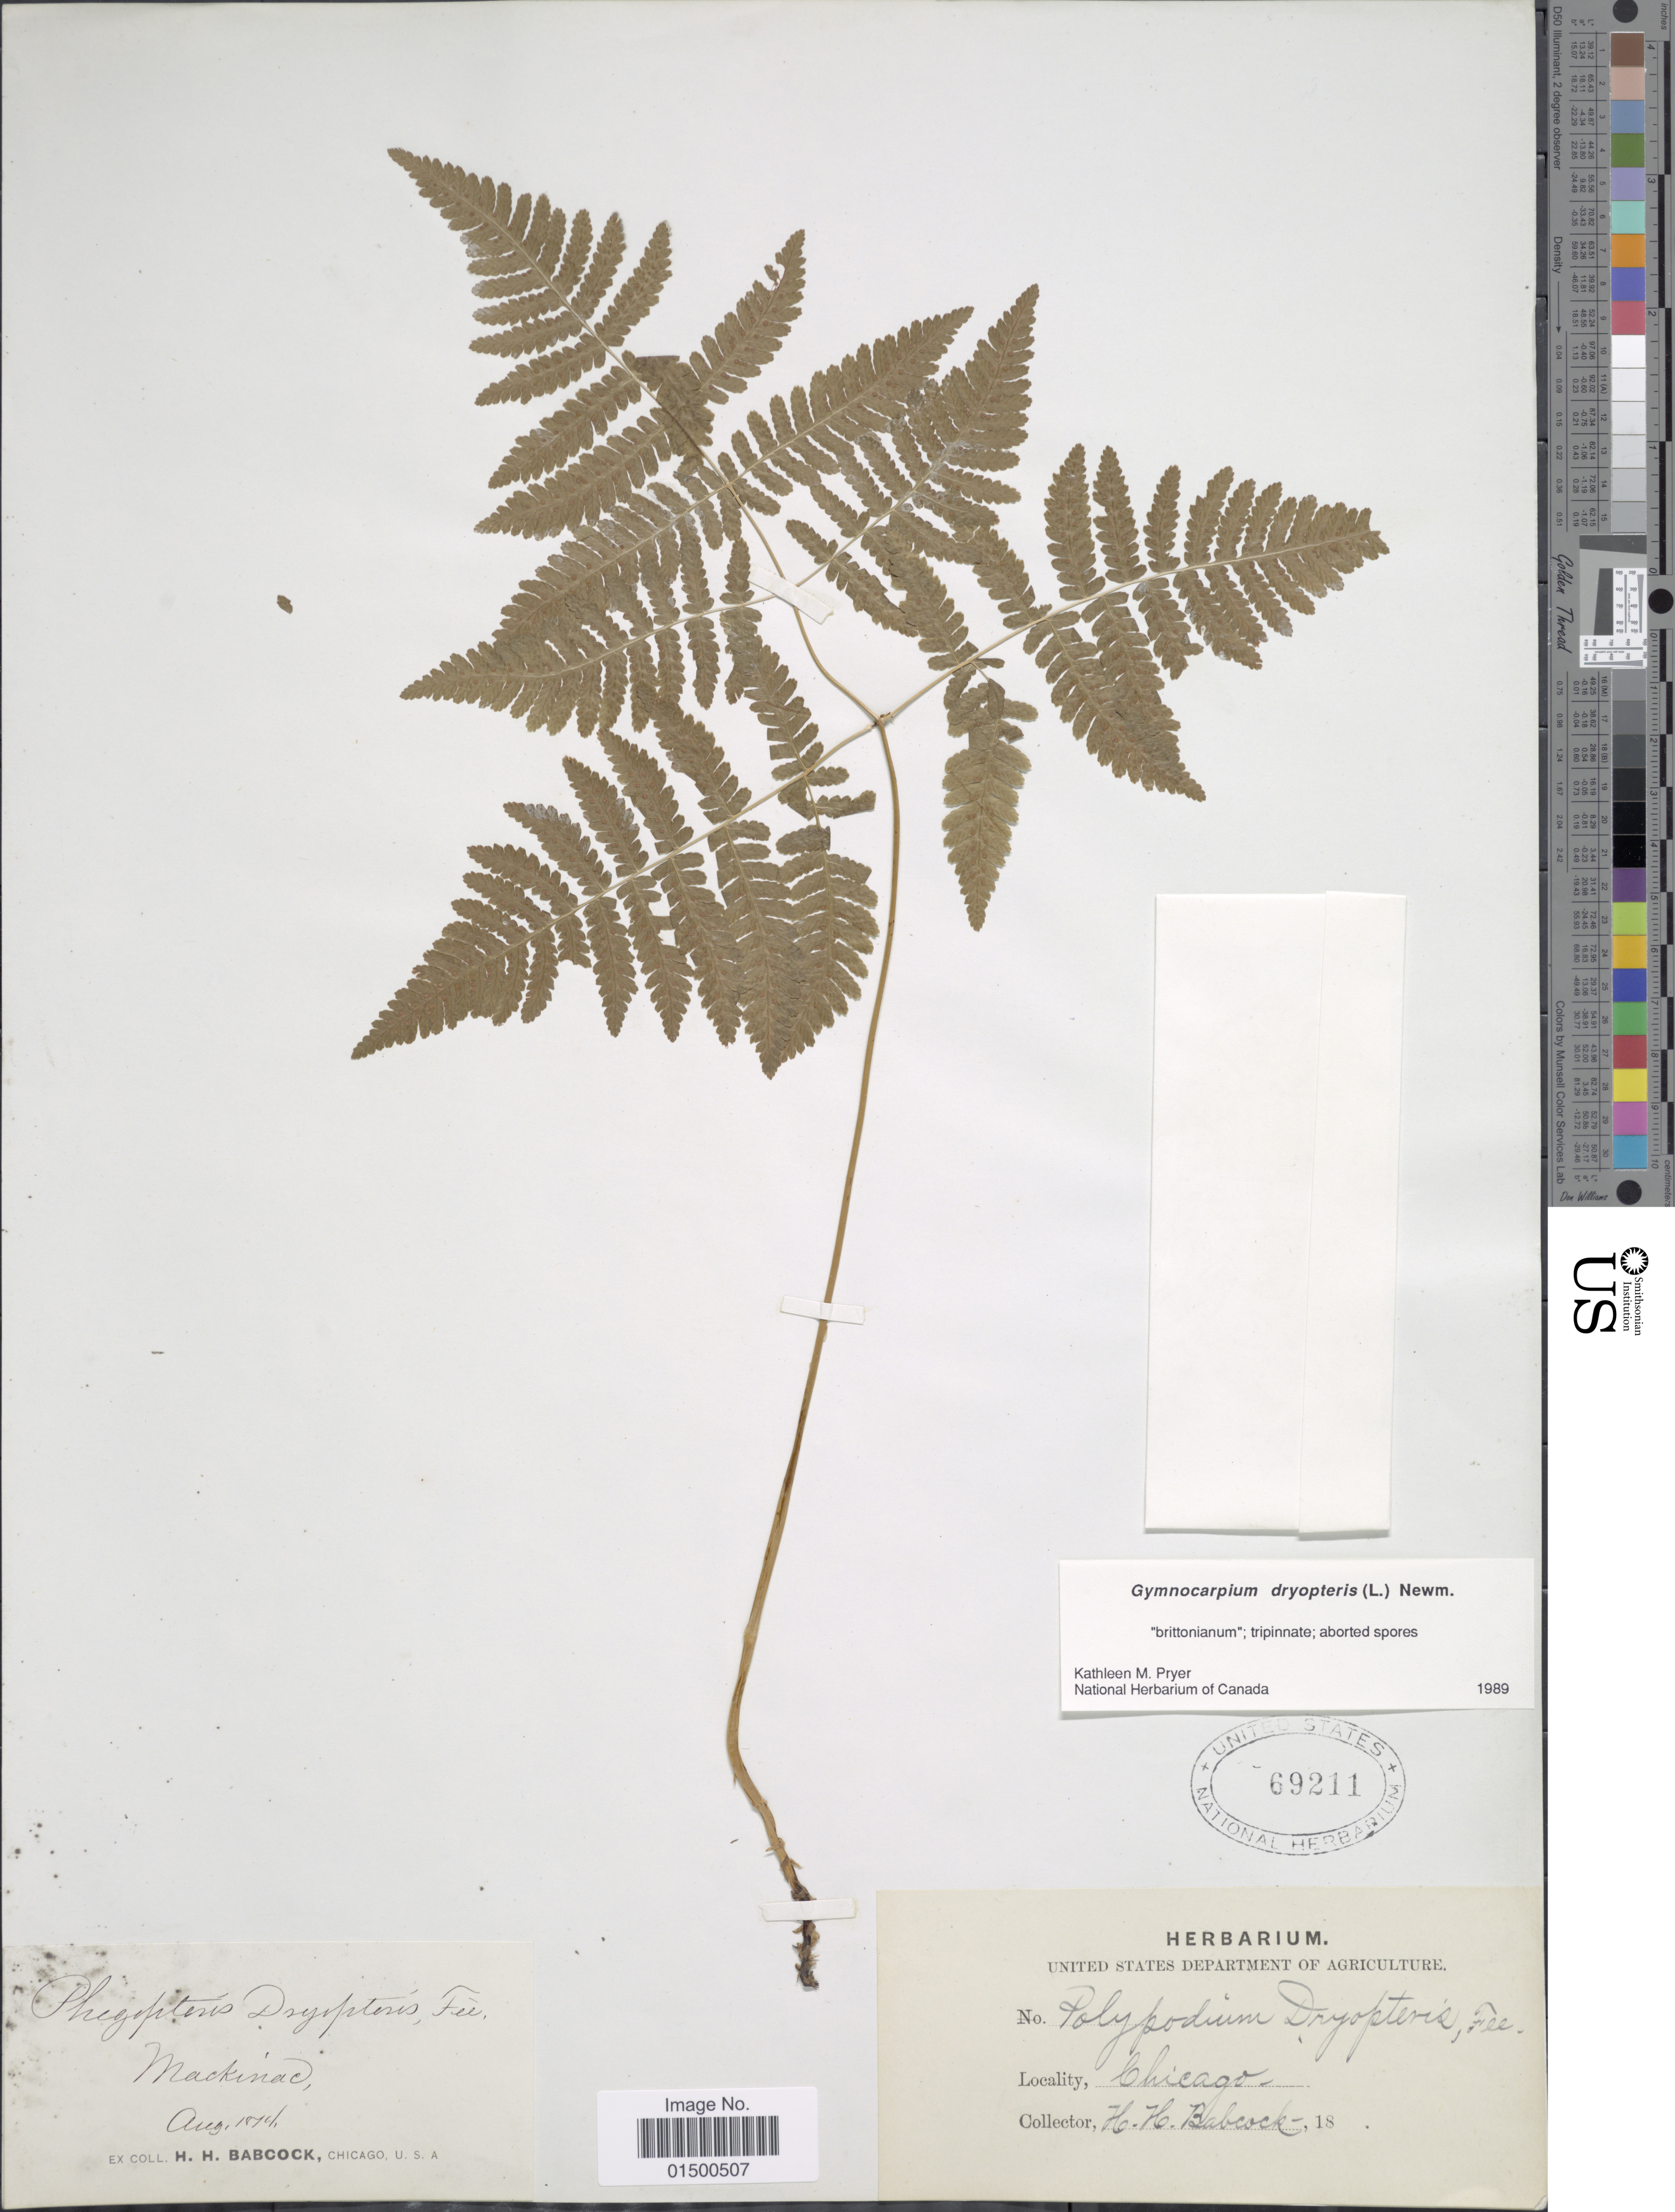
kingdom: Plantae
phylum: Tracheophyta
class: Polypodiopsida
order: Polypodiales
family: Cystopteridaceae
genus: Gymnocarpium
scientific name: Gymnocarpium dryopteris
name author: (L.) Newman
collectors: H. Babcock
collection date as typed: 18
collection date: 1874-08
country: United States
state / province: Michigan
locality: Mackinac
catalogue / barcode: US 69211